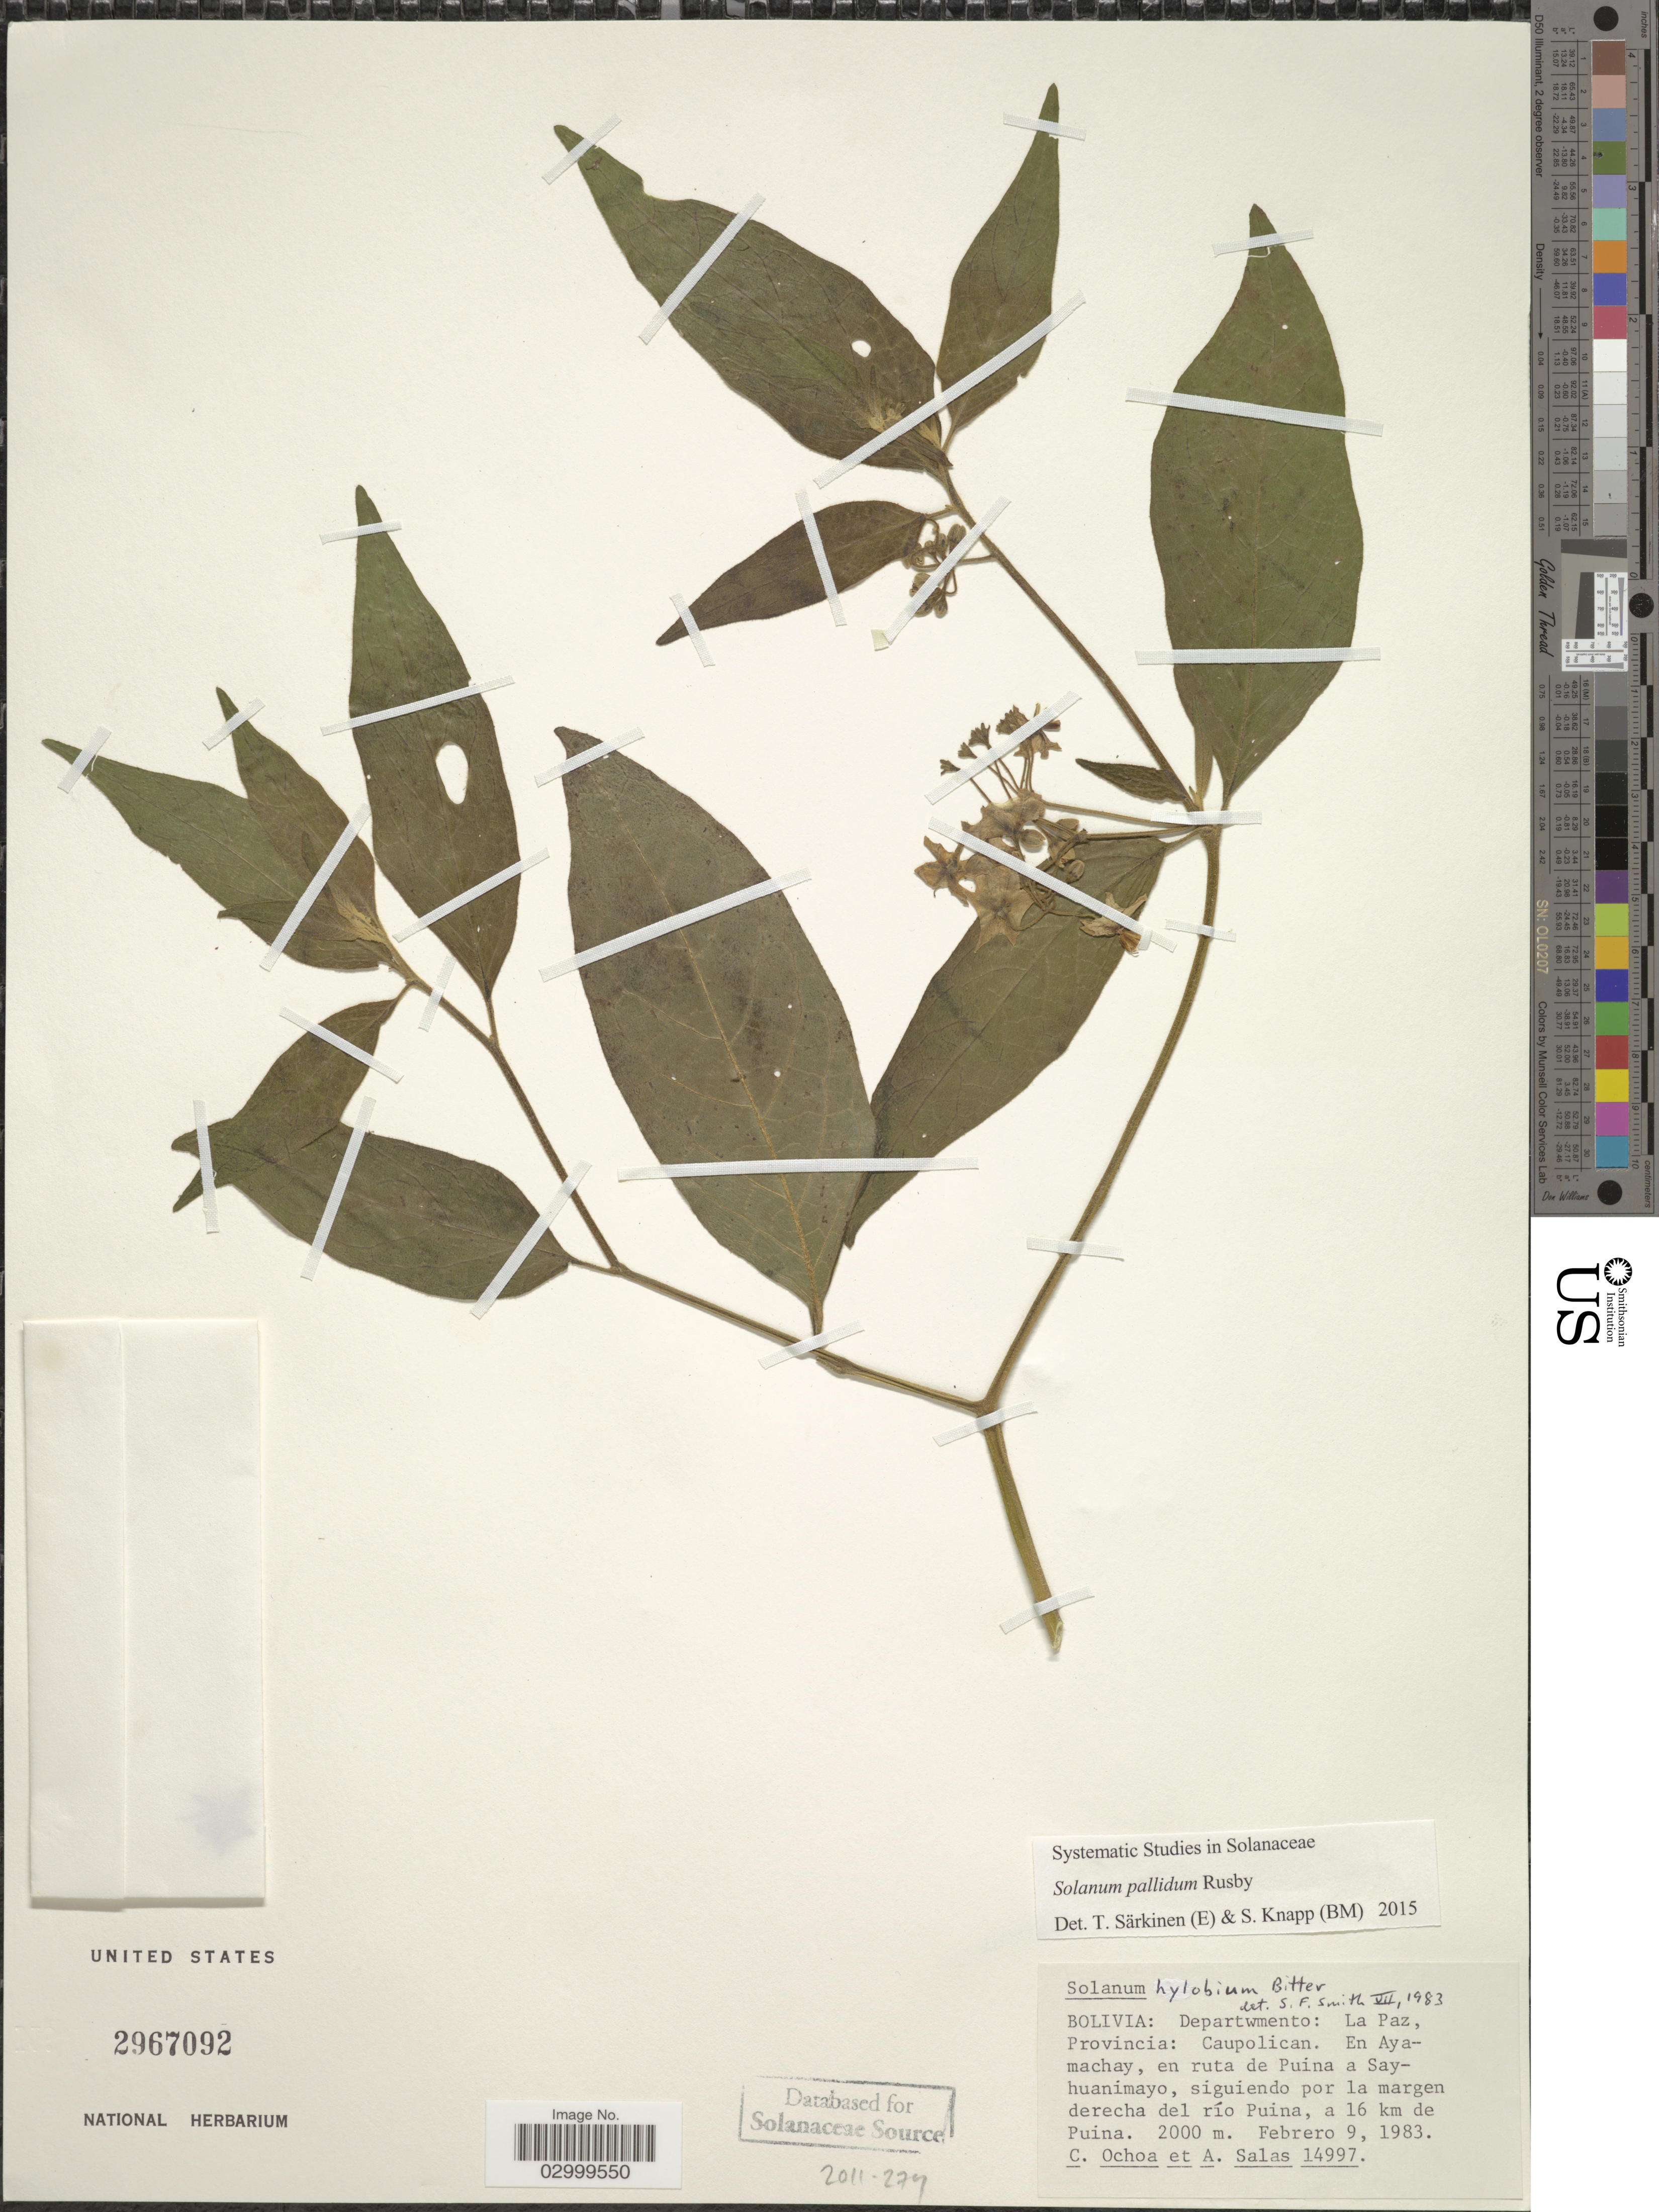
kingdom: Plantae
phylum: Tracheophyta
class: Magnoliopsida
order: Solanales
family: Solanaceae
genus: Solanum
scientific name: Solanum pallidum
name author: Rusby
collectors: C. Ochoa & A. Salas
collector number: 14997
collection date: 1983-02-09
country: Bolivia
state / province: La Paz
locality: Departwmento: La Paz, Provincia: Caupolican. En Ayamachay, en ruta de Puina a Sayhuanimayo, siguiendo por la margen derecha del río Puina, a 16 km de Puina.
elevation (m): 2000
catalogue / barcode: US 2967092